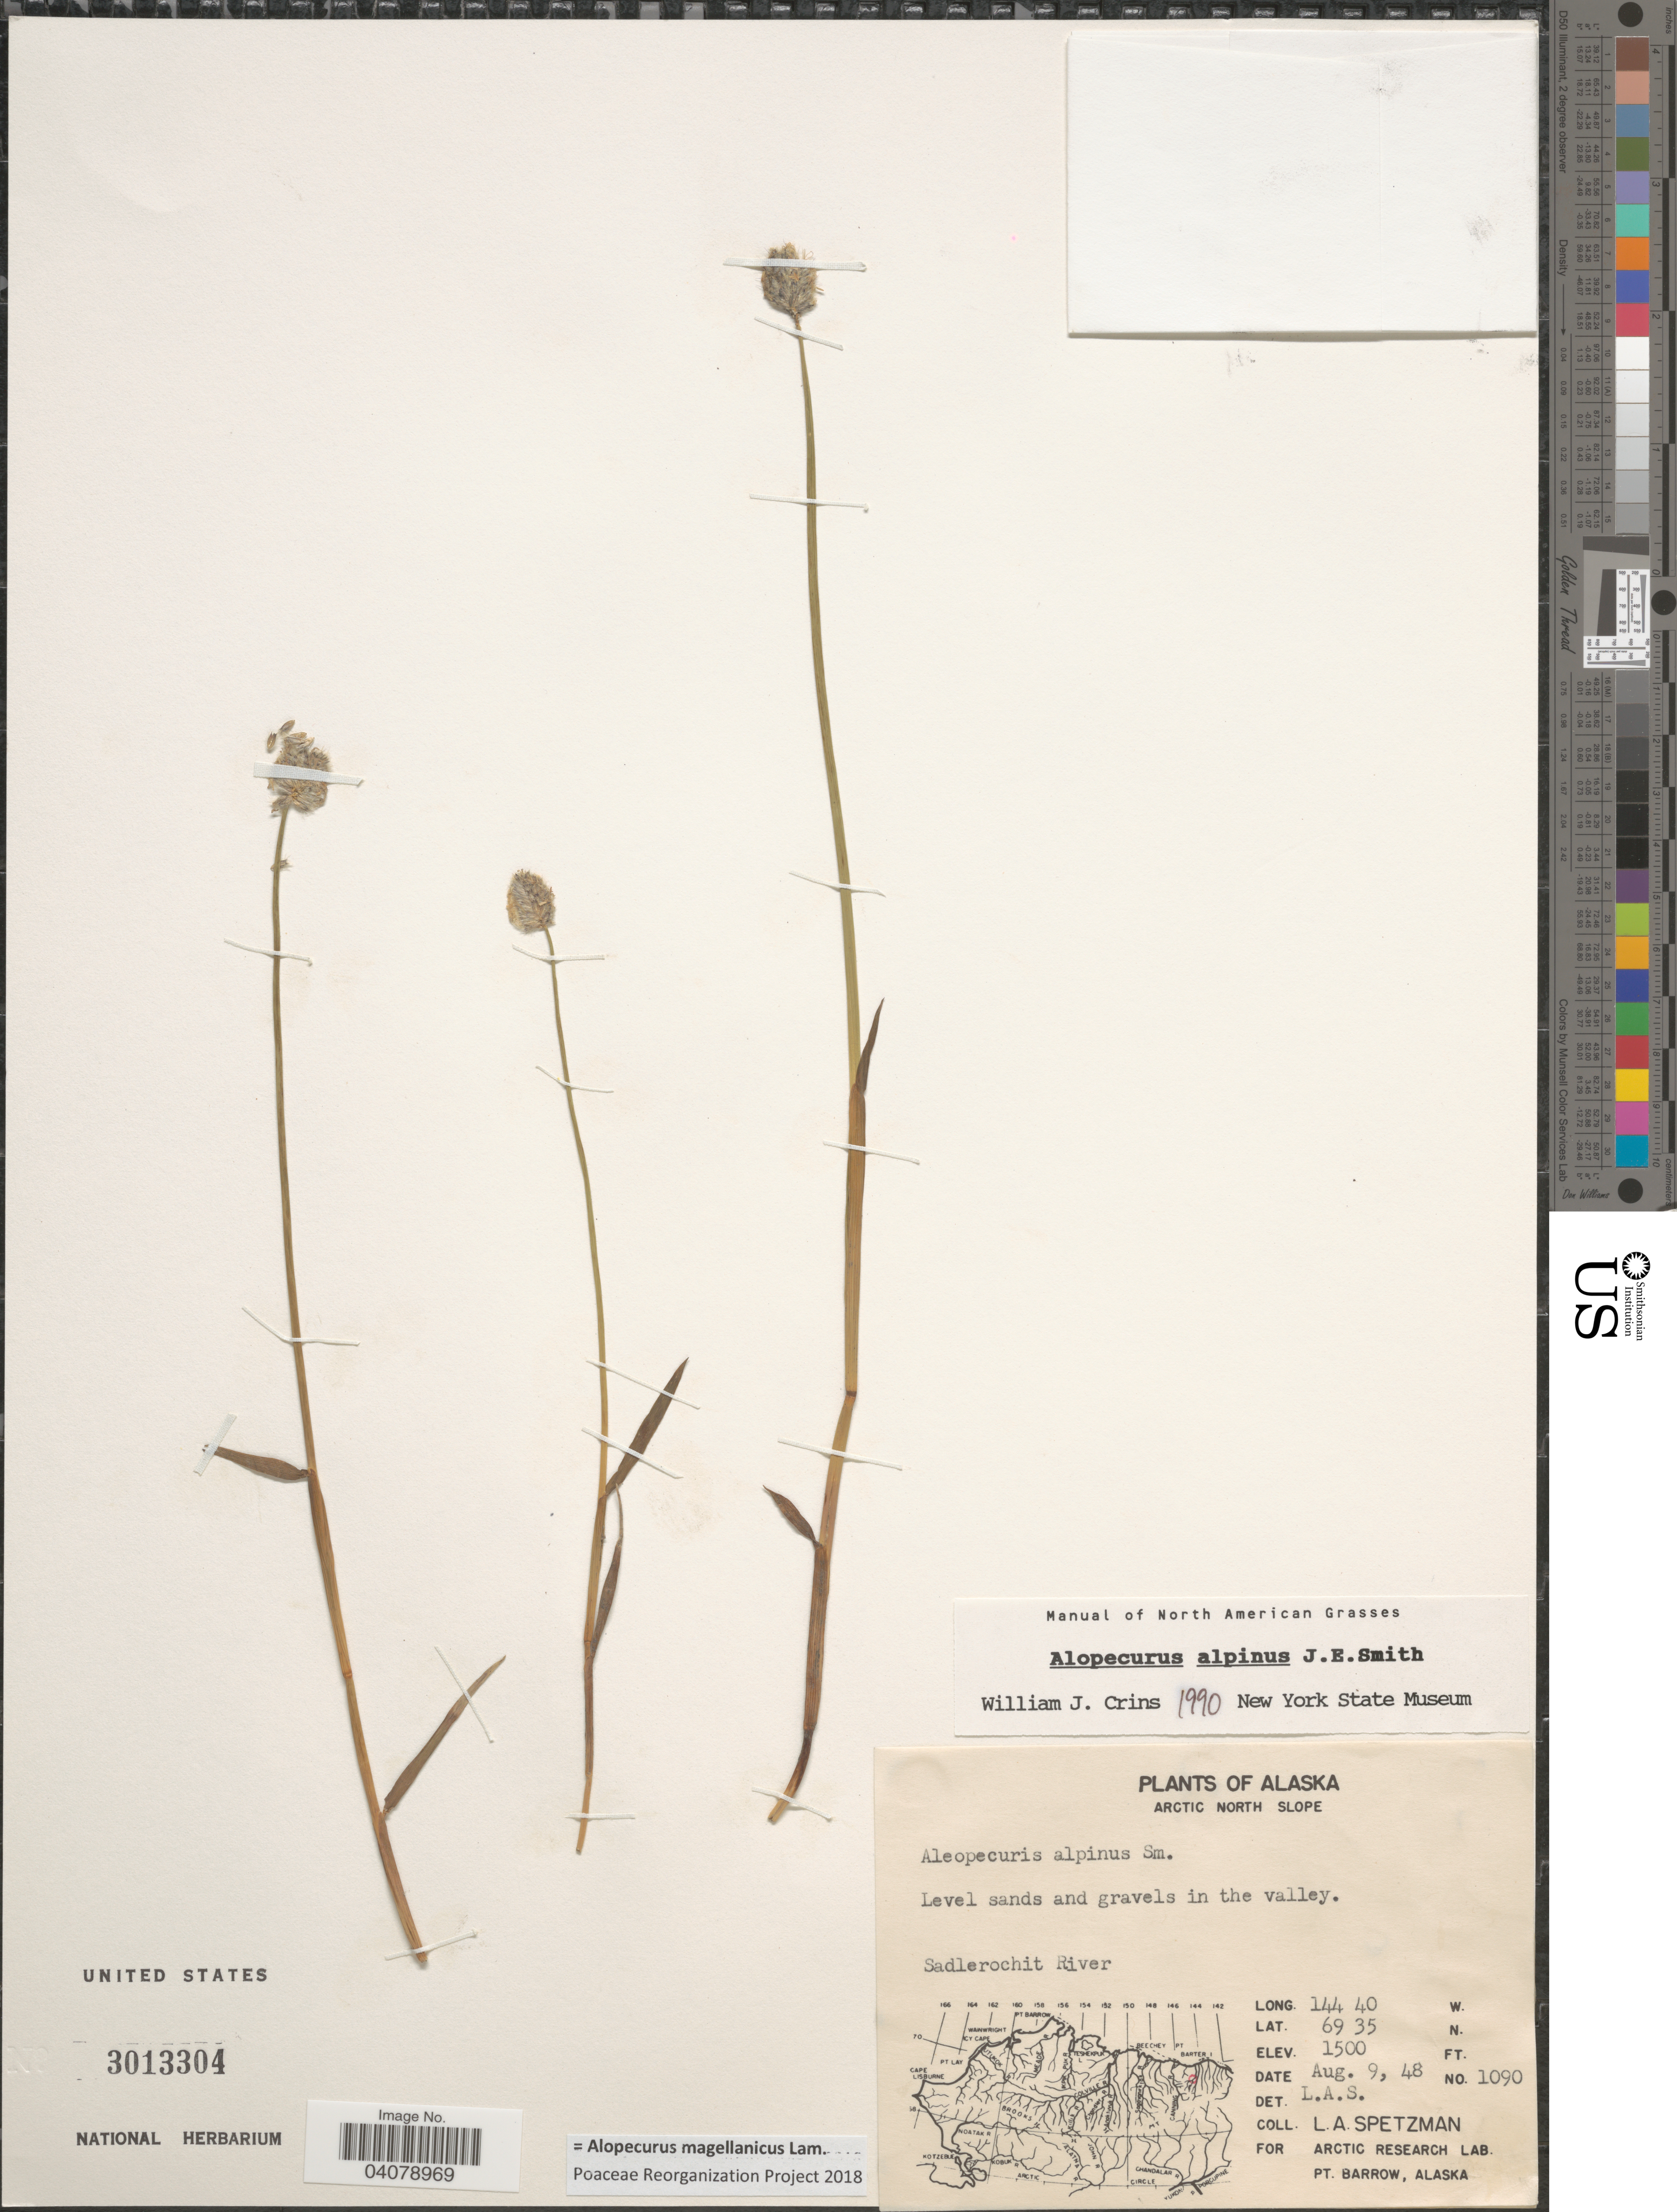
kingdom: Plantae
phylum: Tracheophyta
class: Liliopsida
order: Poales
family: Poaceae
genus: Alopecurus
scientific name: Alopecurus magellanicus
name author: Lam.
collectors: L. Spetzman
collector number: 1090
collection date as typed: Transcribed d/m/y: 9/8/48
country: United States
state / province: Alaska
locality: Arctic North Slope. Sadlerochit River.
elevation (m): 457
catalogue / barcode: US 3013304